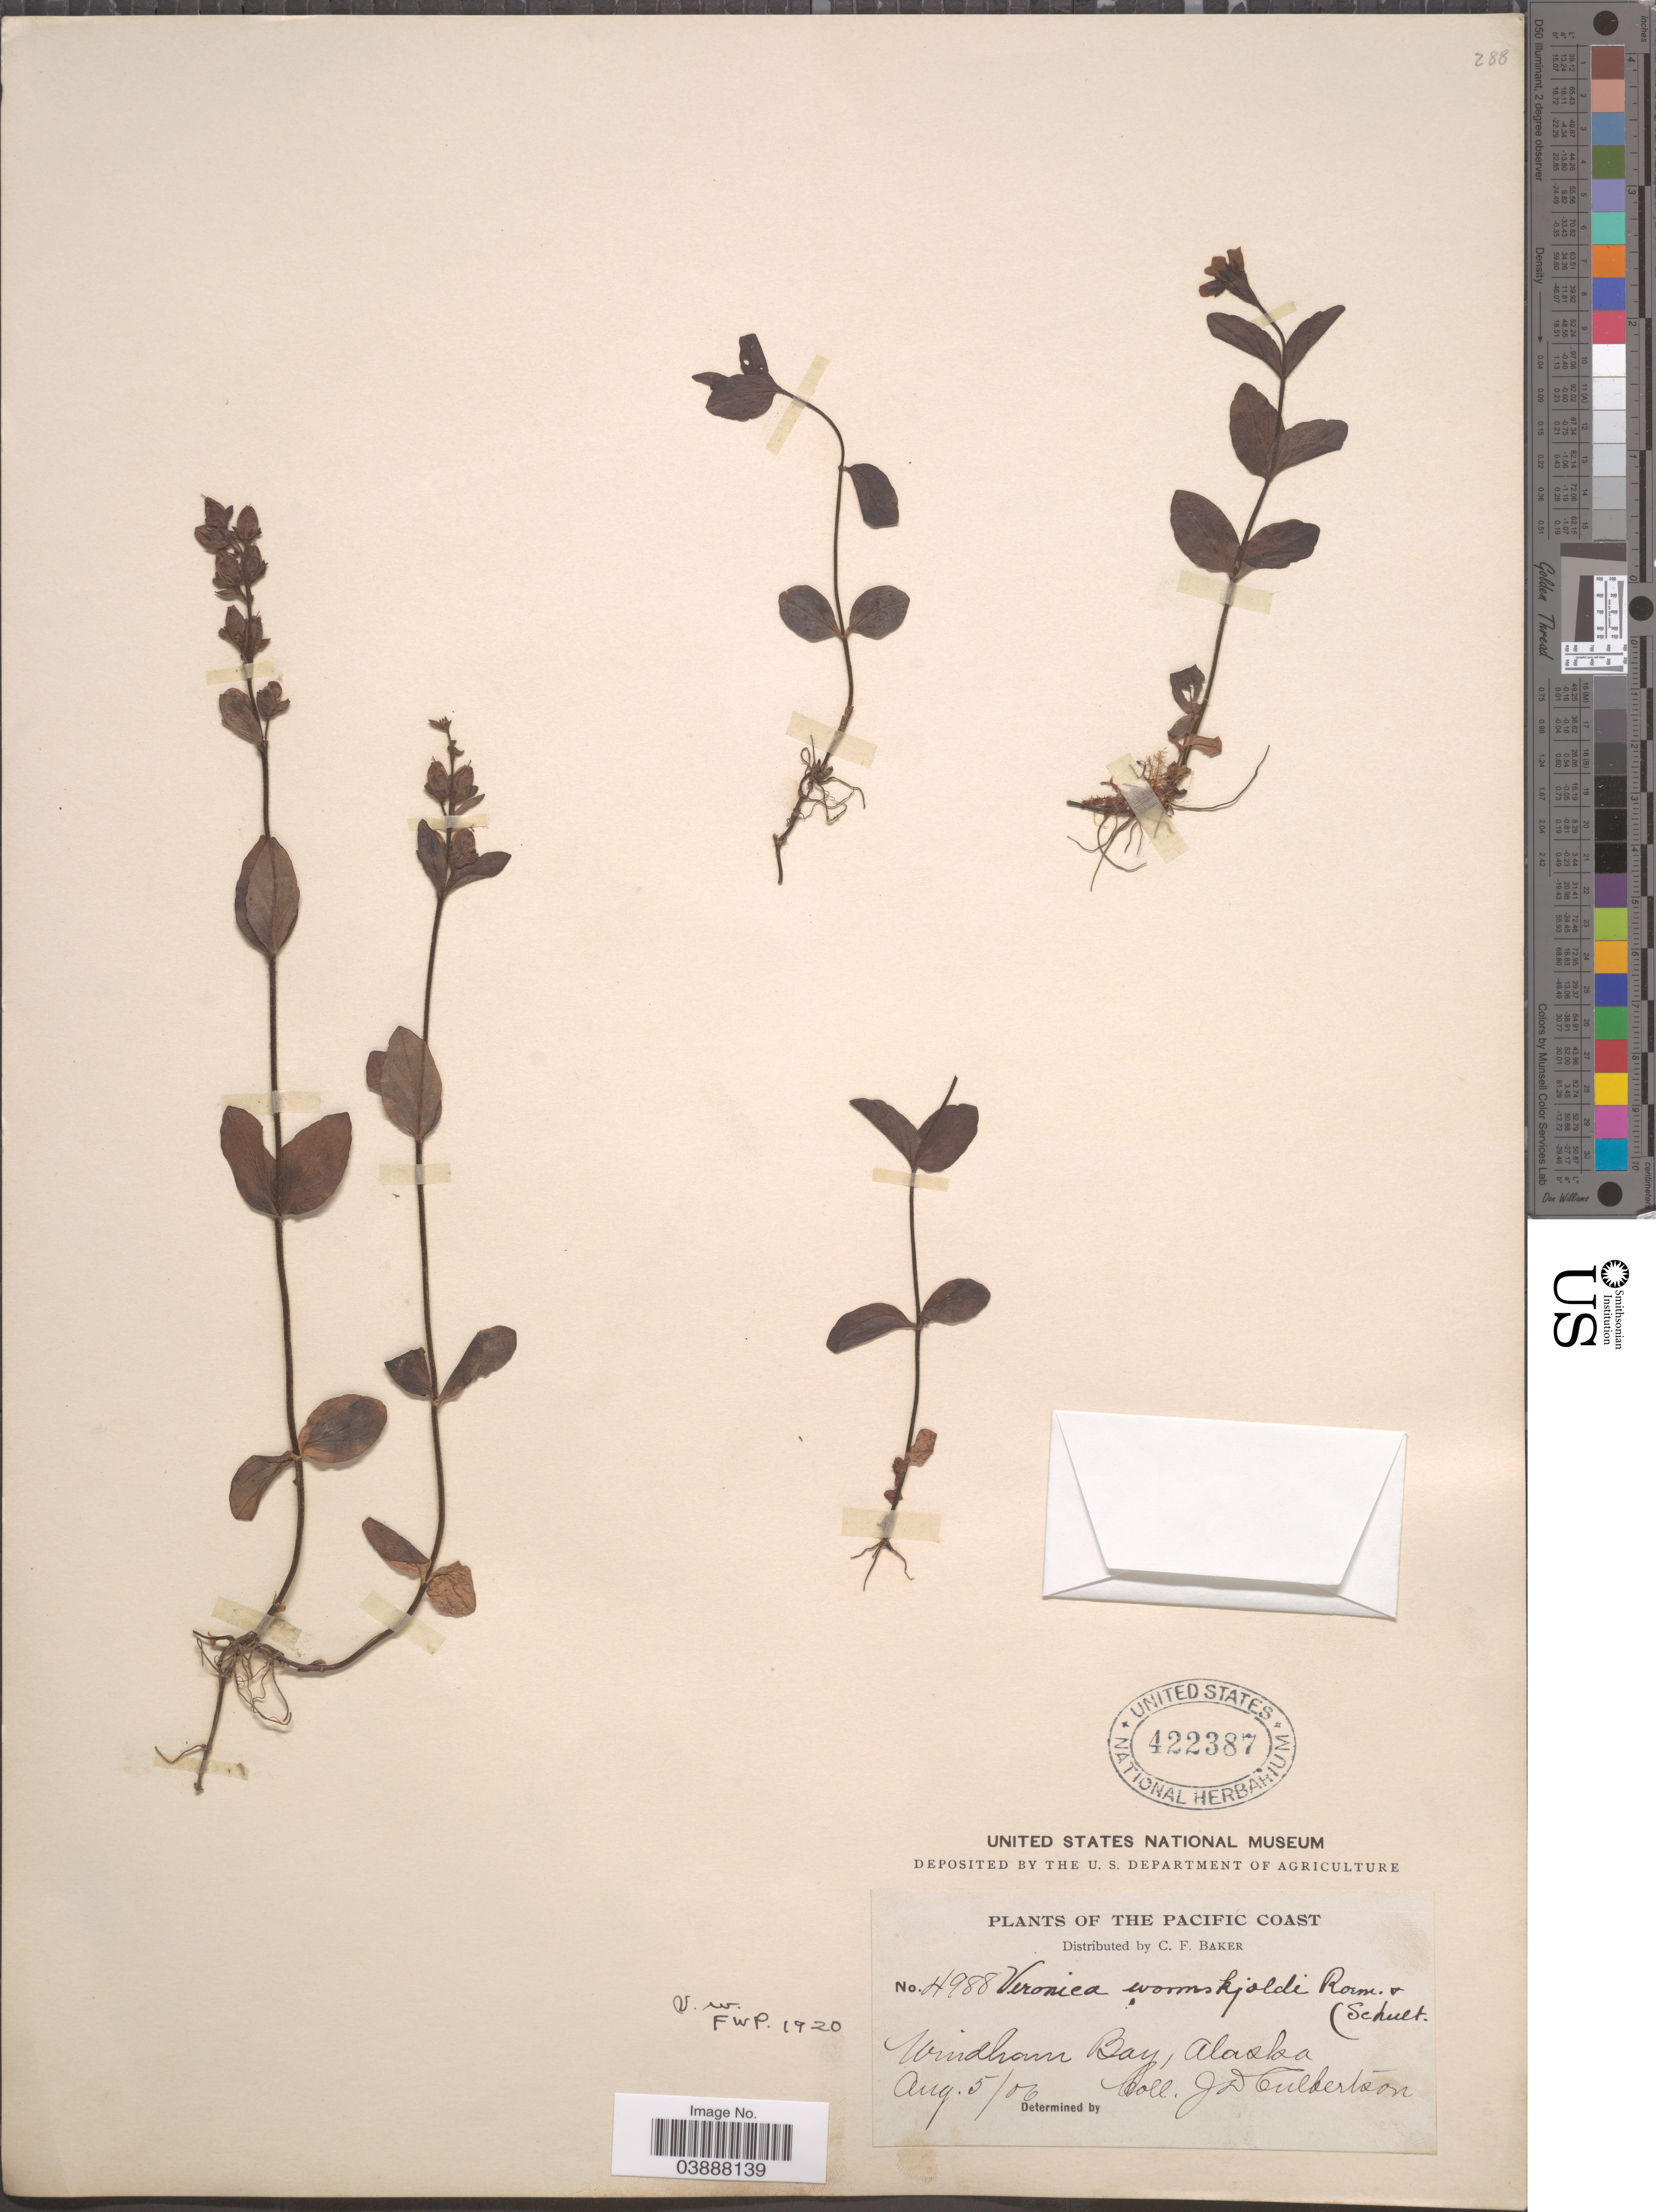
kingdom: Plantae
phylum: Tracheophyta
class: Magnoliopsida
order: Lamiales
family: Plantaginaceae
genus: Veronica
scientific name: Veronica wormskjoldii subsp. wormskjoldii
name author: Roem. & Schult.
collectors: J. Culbertson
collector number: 4988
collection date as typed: Transcribed d/m/y: 5/8/6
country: United States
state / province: Alaska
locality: Pacific Coast. Windham Bay.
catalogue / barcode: US 422387